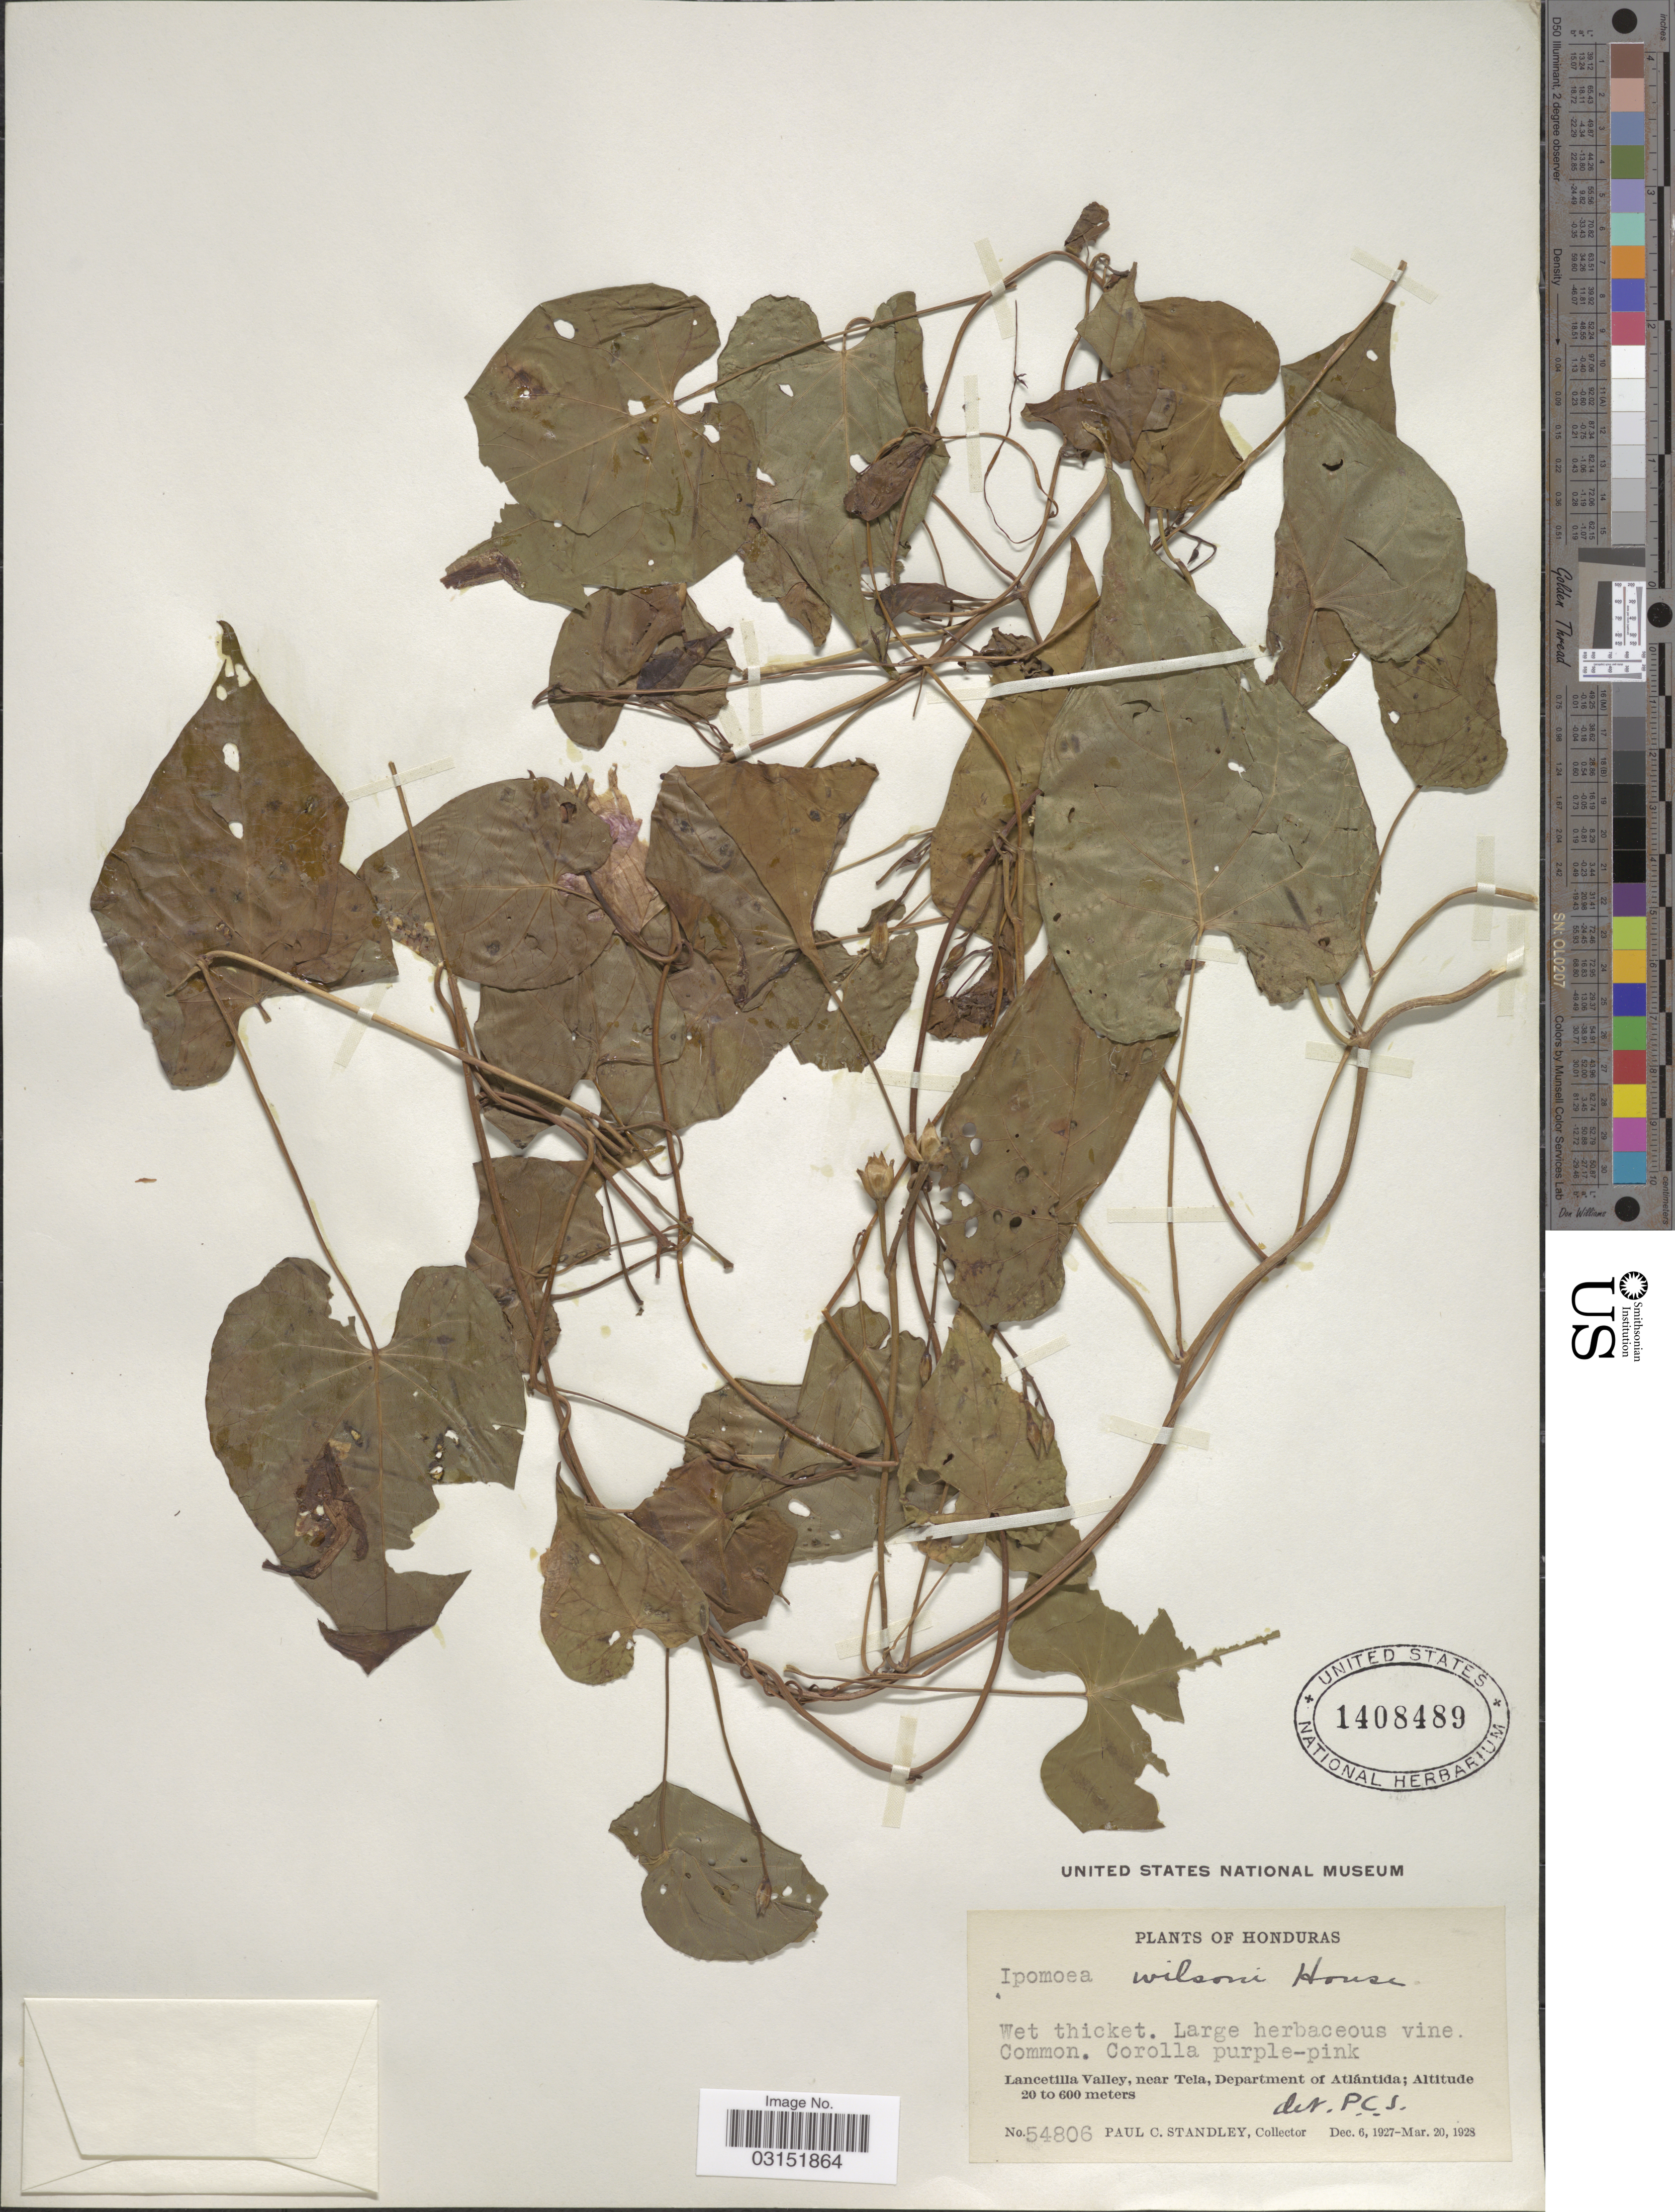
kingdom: Plantae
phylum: Tracheophyta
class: Magnoliopsida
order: Solanales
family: Convolvulaceae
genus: Ipomoea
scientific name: Ipomoea wilsonii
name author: House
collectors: P. C. Standley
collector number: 54806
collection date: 1927-12-06/1928-03-20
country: Honduras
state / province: Atlántida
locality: Lancetilla Valley, near Tela, Department of Atlántida.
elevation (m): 20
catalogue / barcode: US 1408489